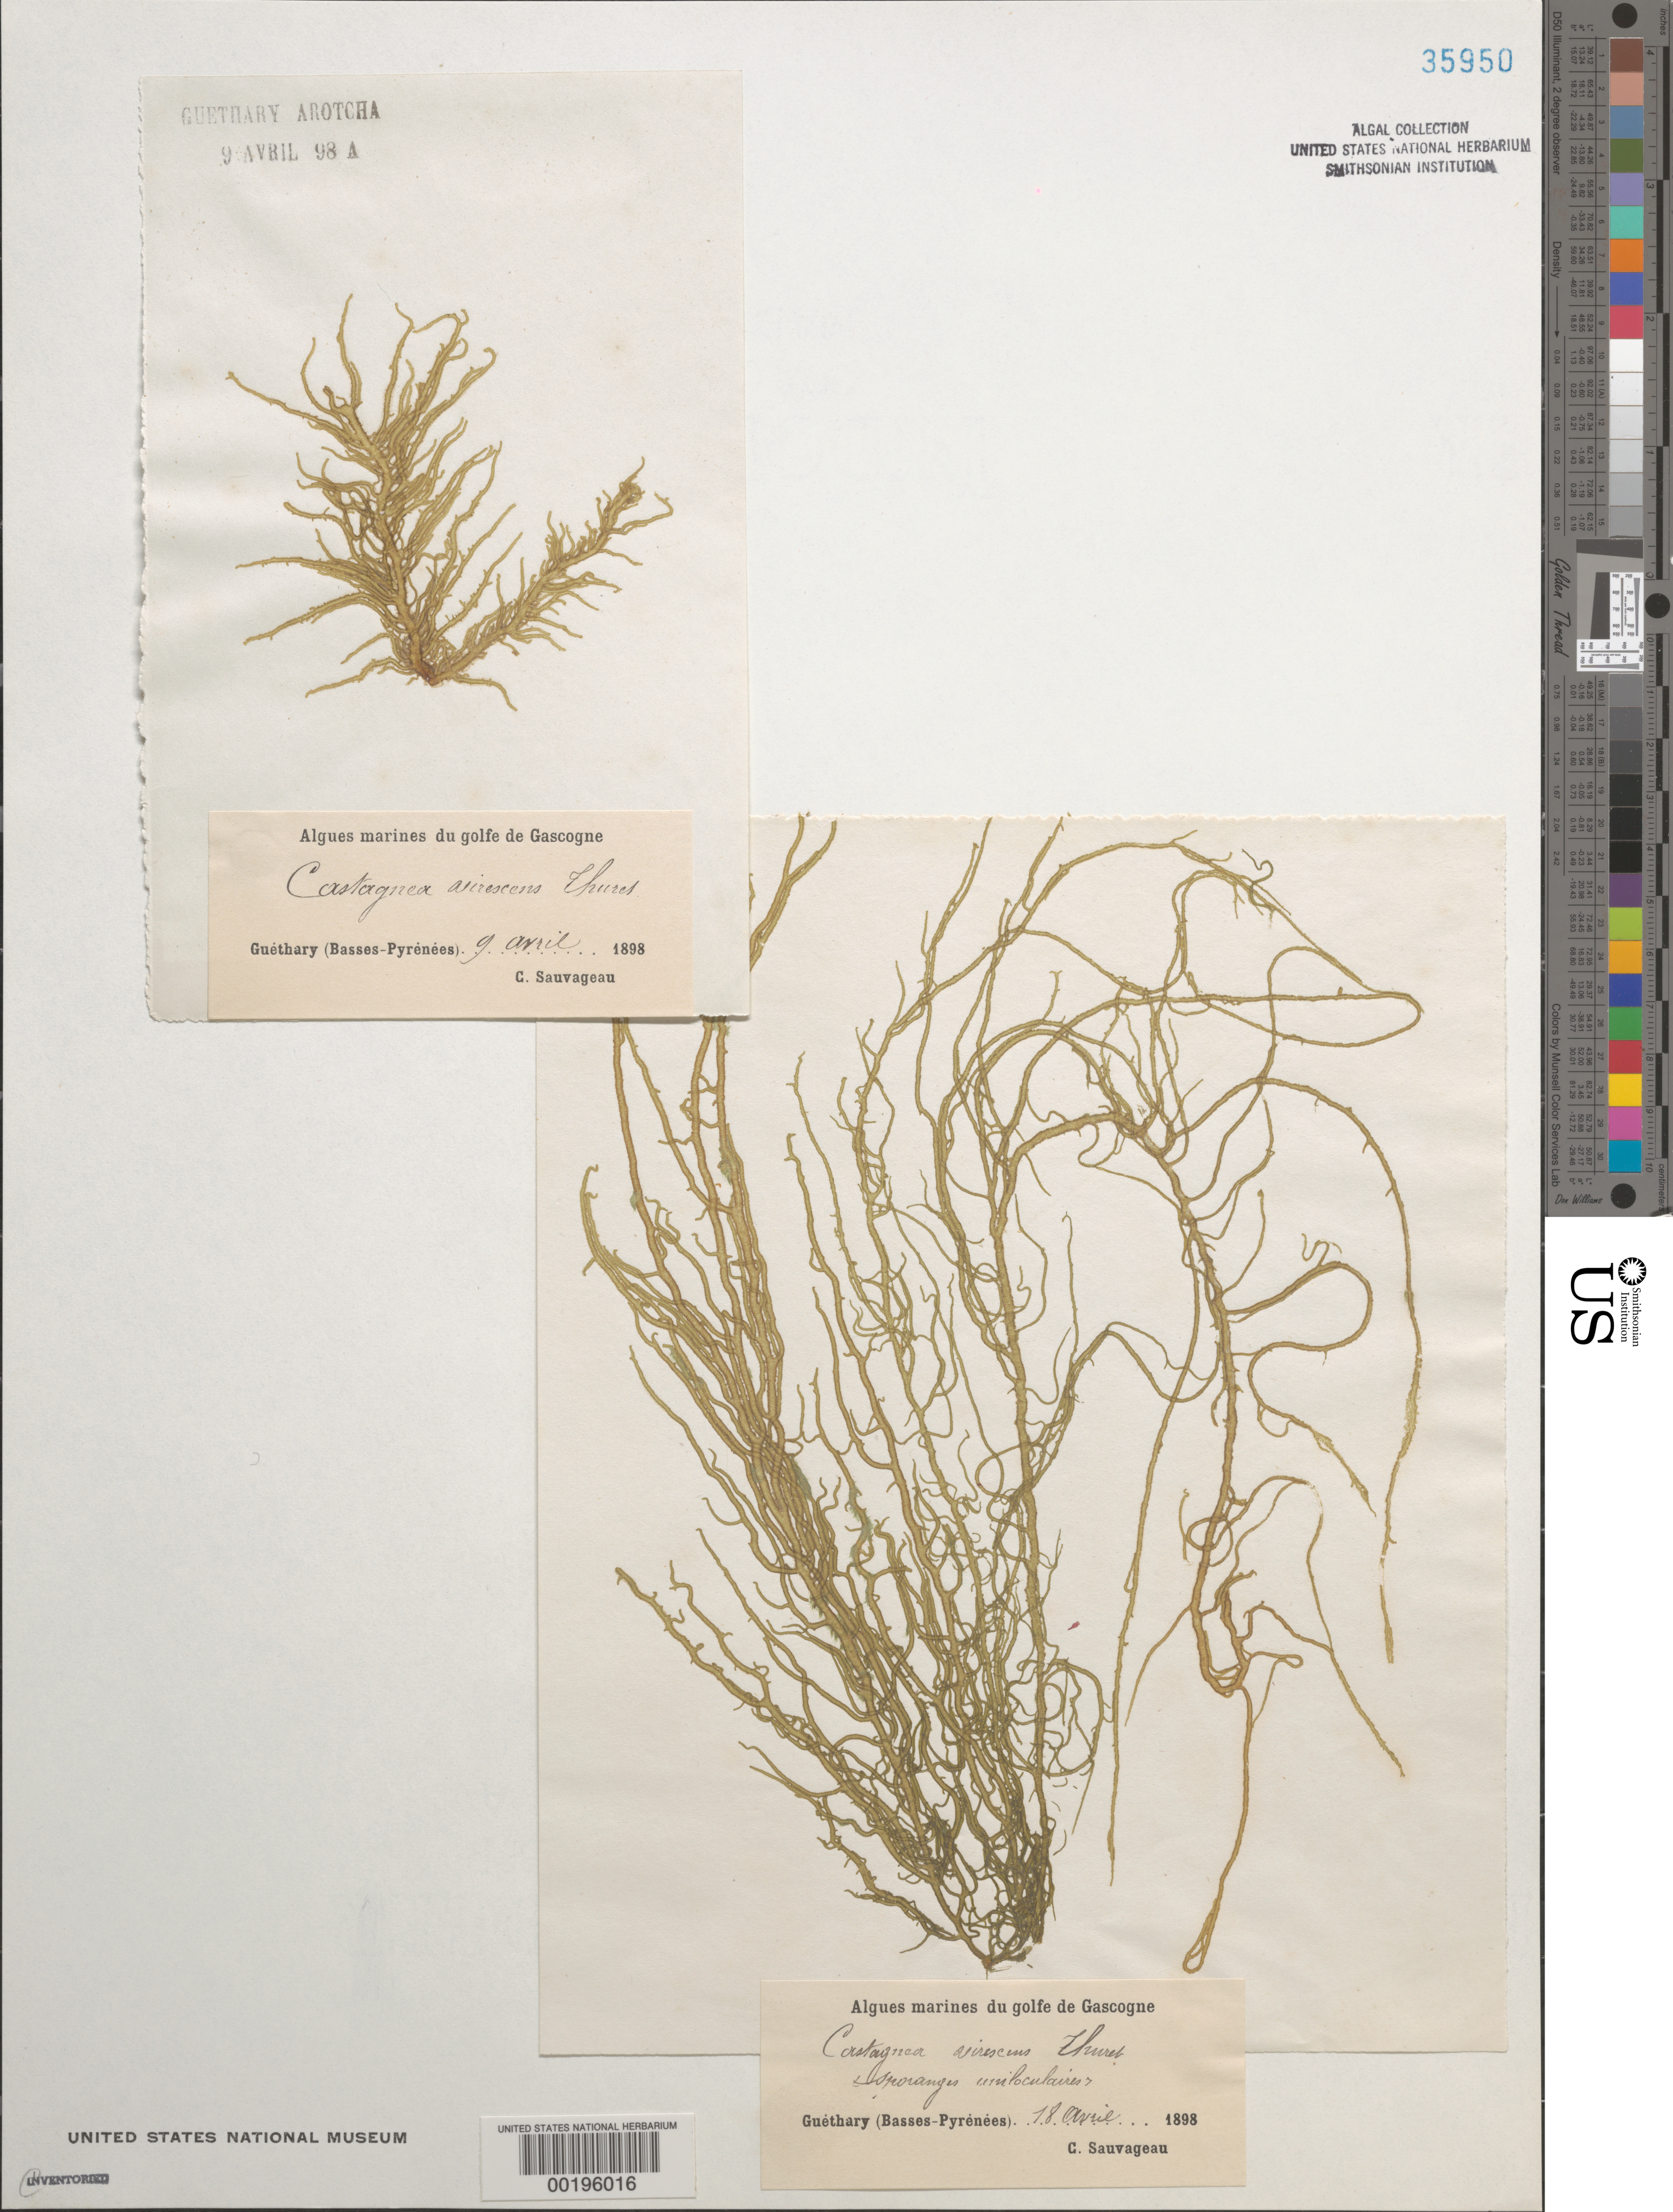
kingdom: Chromista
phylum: Ochrophyta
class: Phaeophyceae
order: Ectocarpales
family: Chordariaceae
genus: Eudesme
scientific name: Eudesme virescens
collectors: C. F. Sauvageau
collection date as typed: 09 Apr 1898 AND 18 Apr 1898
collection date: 1898-04-09,1898-04-18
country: France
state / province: Nouvelle-Aquitaine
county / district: Pyrénées-Atlantiques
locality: Guethary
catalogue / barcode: US 35950